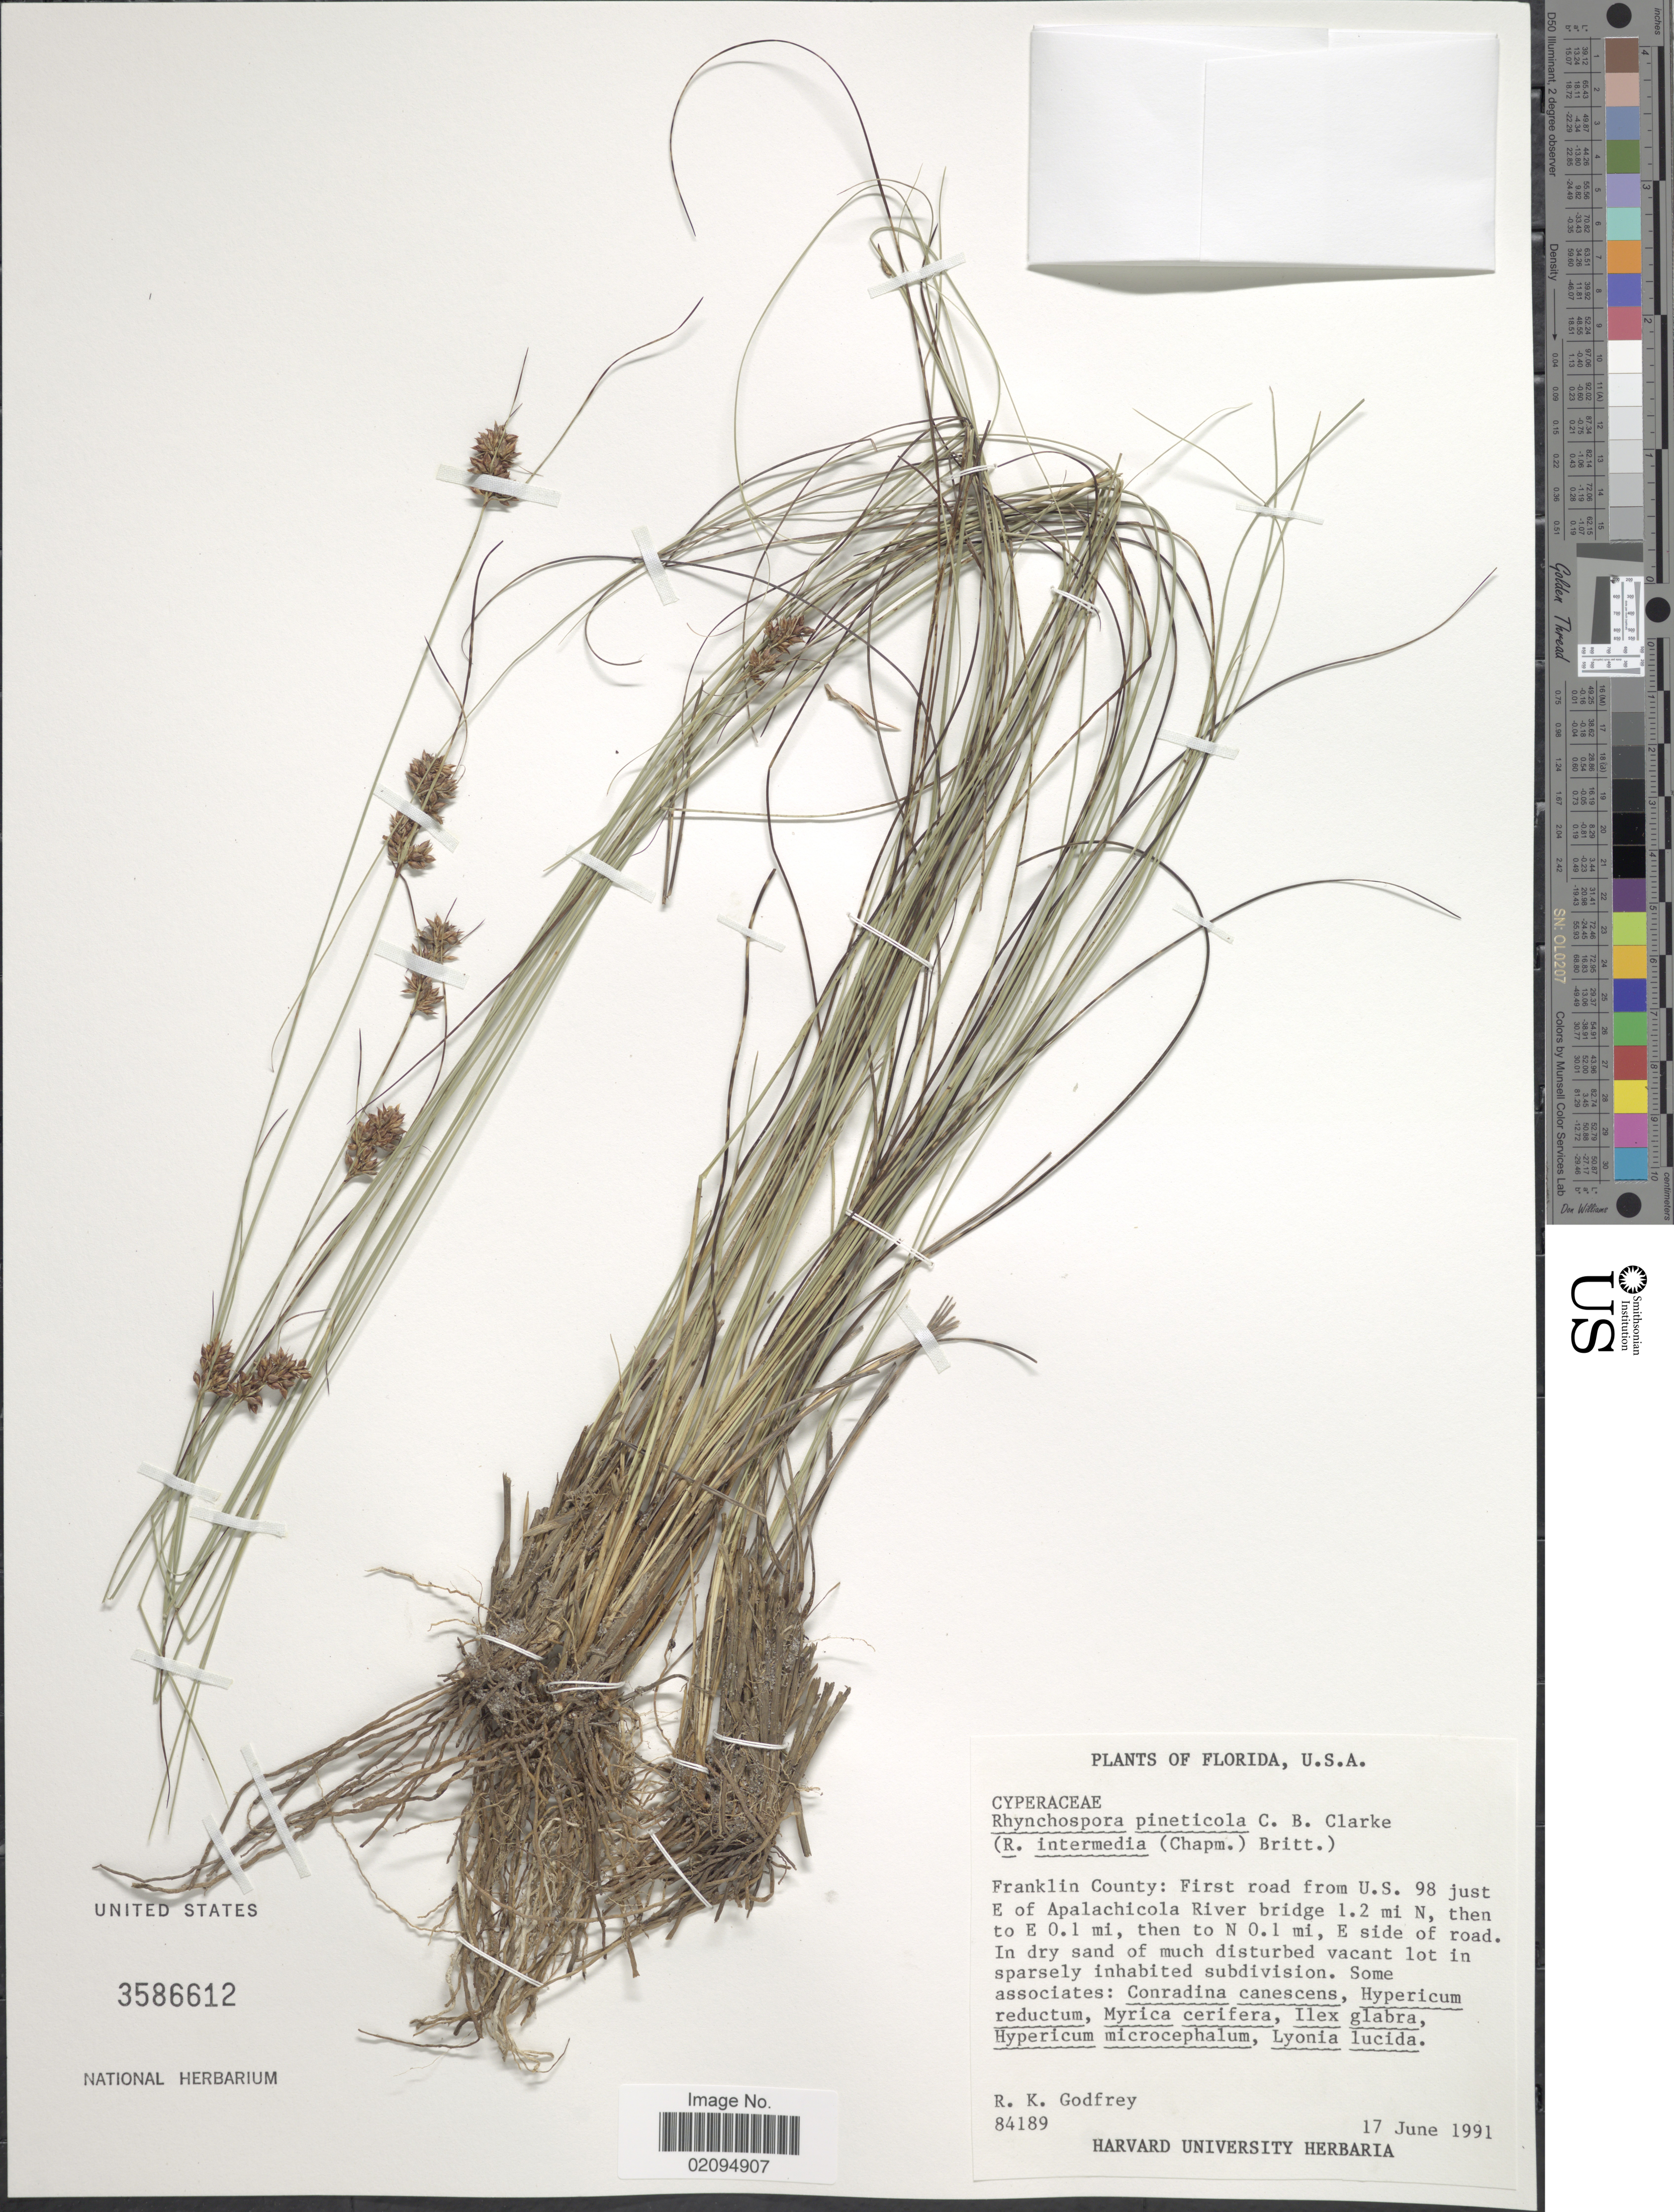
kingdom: Plantae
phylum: Tracheophyta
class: Liliopsida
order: Poales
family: Cyperaceae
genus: Rhynchospora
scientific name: Rhynchospora pineticola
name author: C.B. Clarke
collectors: R. K. Godfrey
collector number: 84189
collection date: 1991-06-17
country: United States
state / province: Florida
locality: Franklin County: First Road from U. S. 98 just E of Apalachicola River Bridge 1.2 mi N, then to E 0.1 mi, then to N 0.1 mi, E side of road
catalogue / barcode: US 3586612